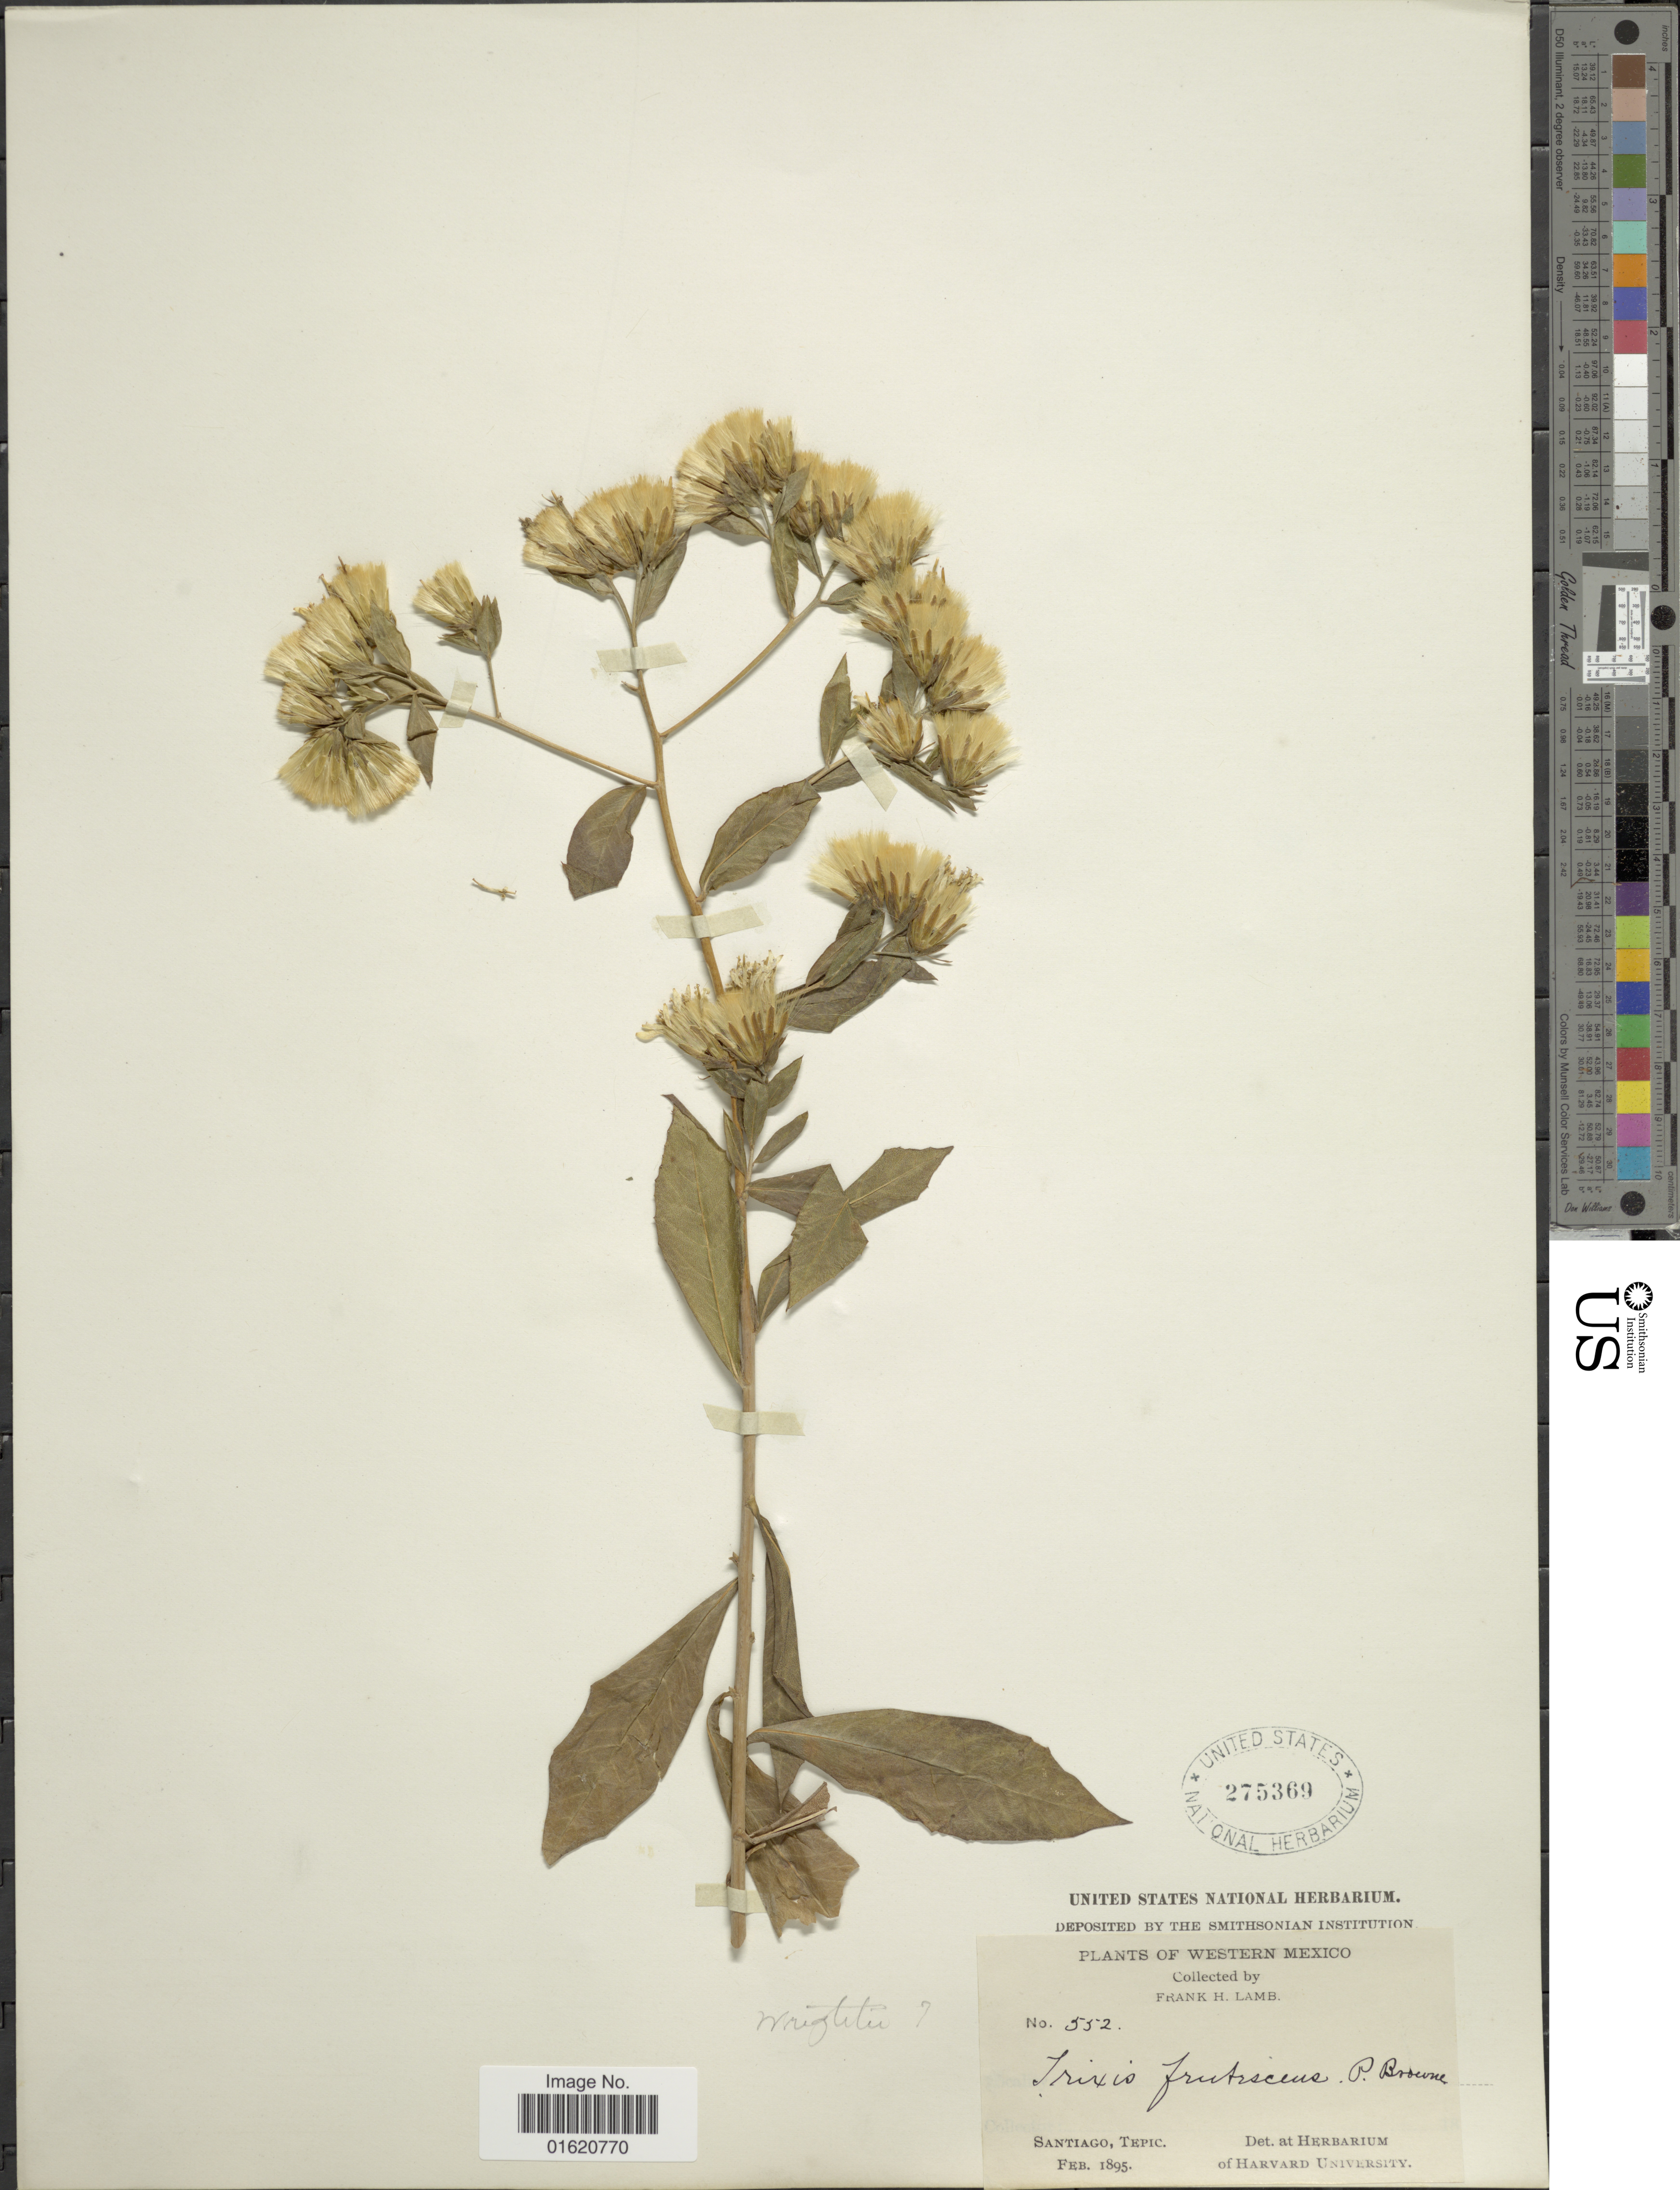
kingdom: Plantae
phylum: Tracheophyta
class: Magnoliopsida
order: Asterales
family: Asteraceae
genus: Trixis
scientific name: Trixis pterocaulis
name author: B.L. Rob. & Greenm.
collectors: F. H. Lamb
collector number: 552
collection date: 1895-02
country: Mexico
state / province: Nayarit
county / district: Santiago Ixcuintla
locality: Santiago [Santiago Ixcuintla], Tepic [now Nayarit].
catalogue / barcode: US 275369